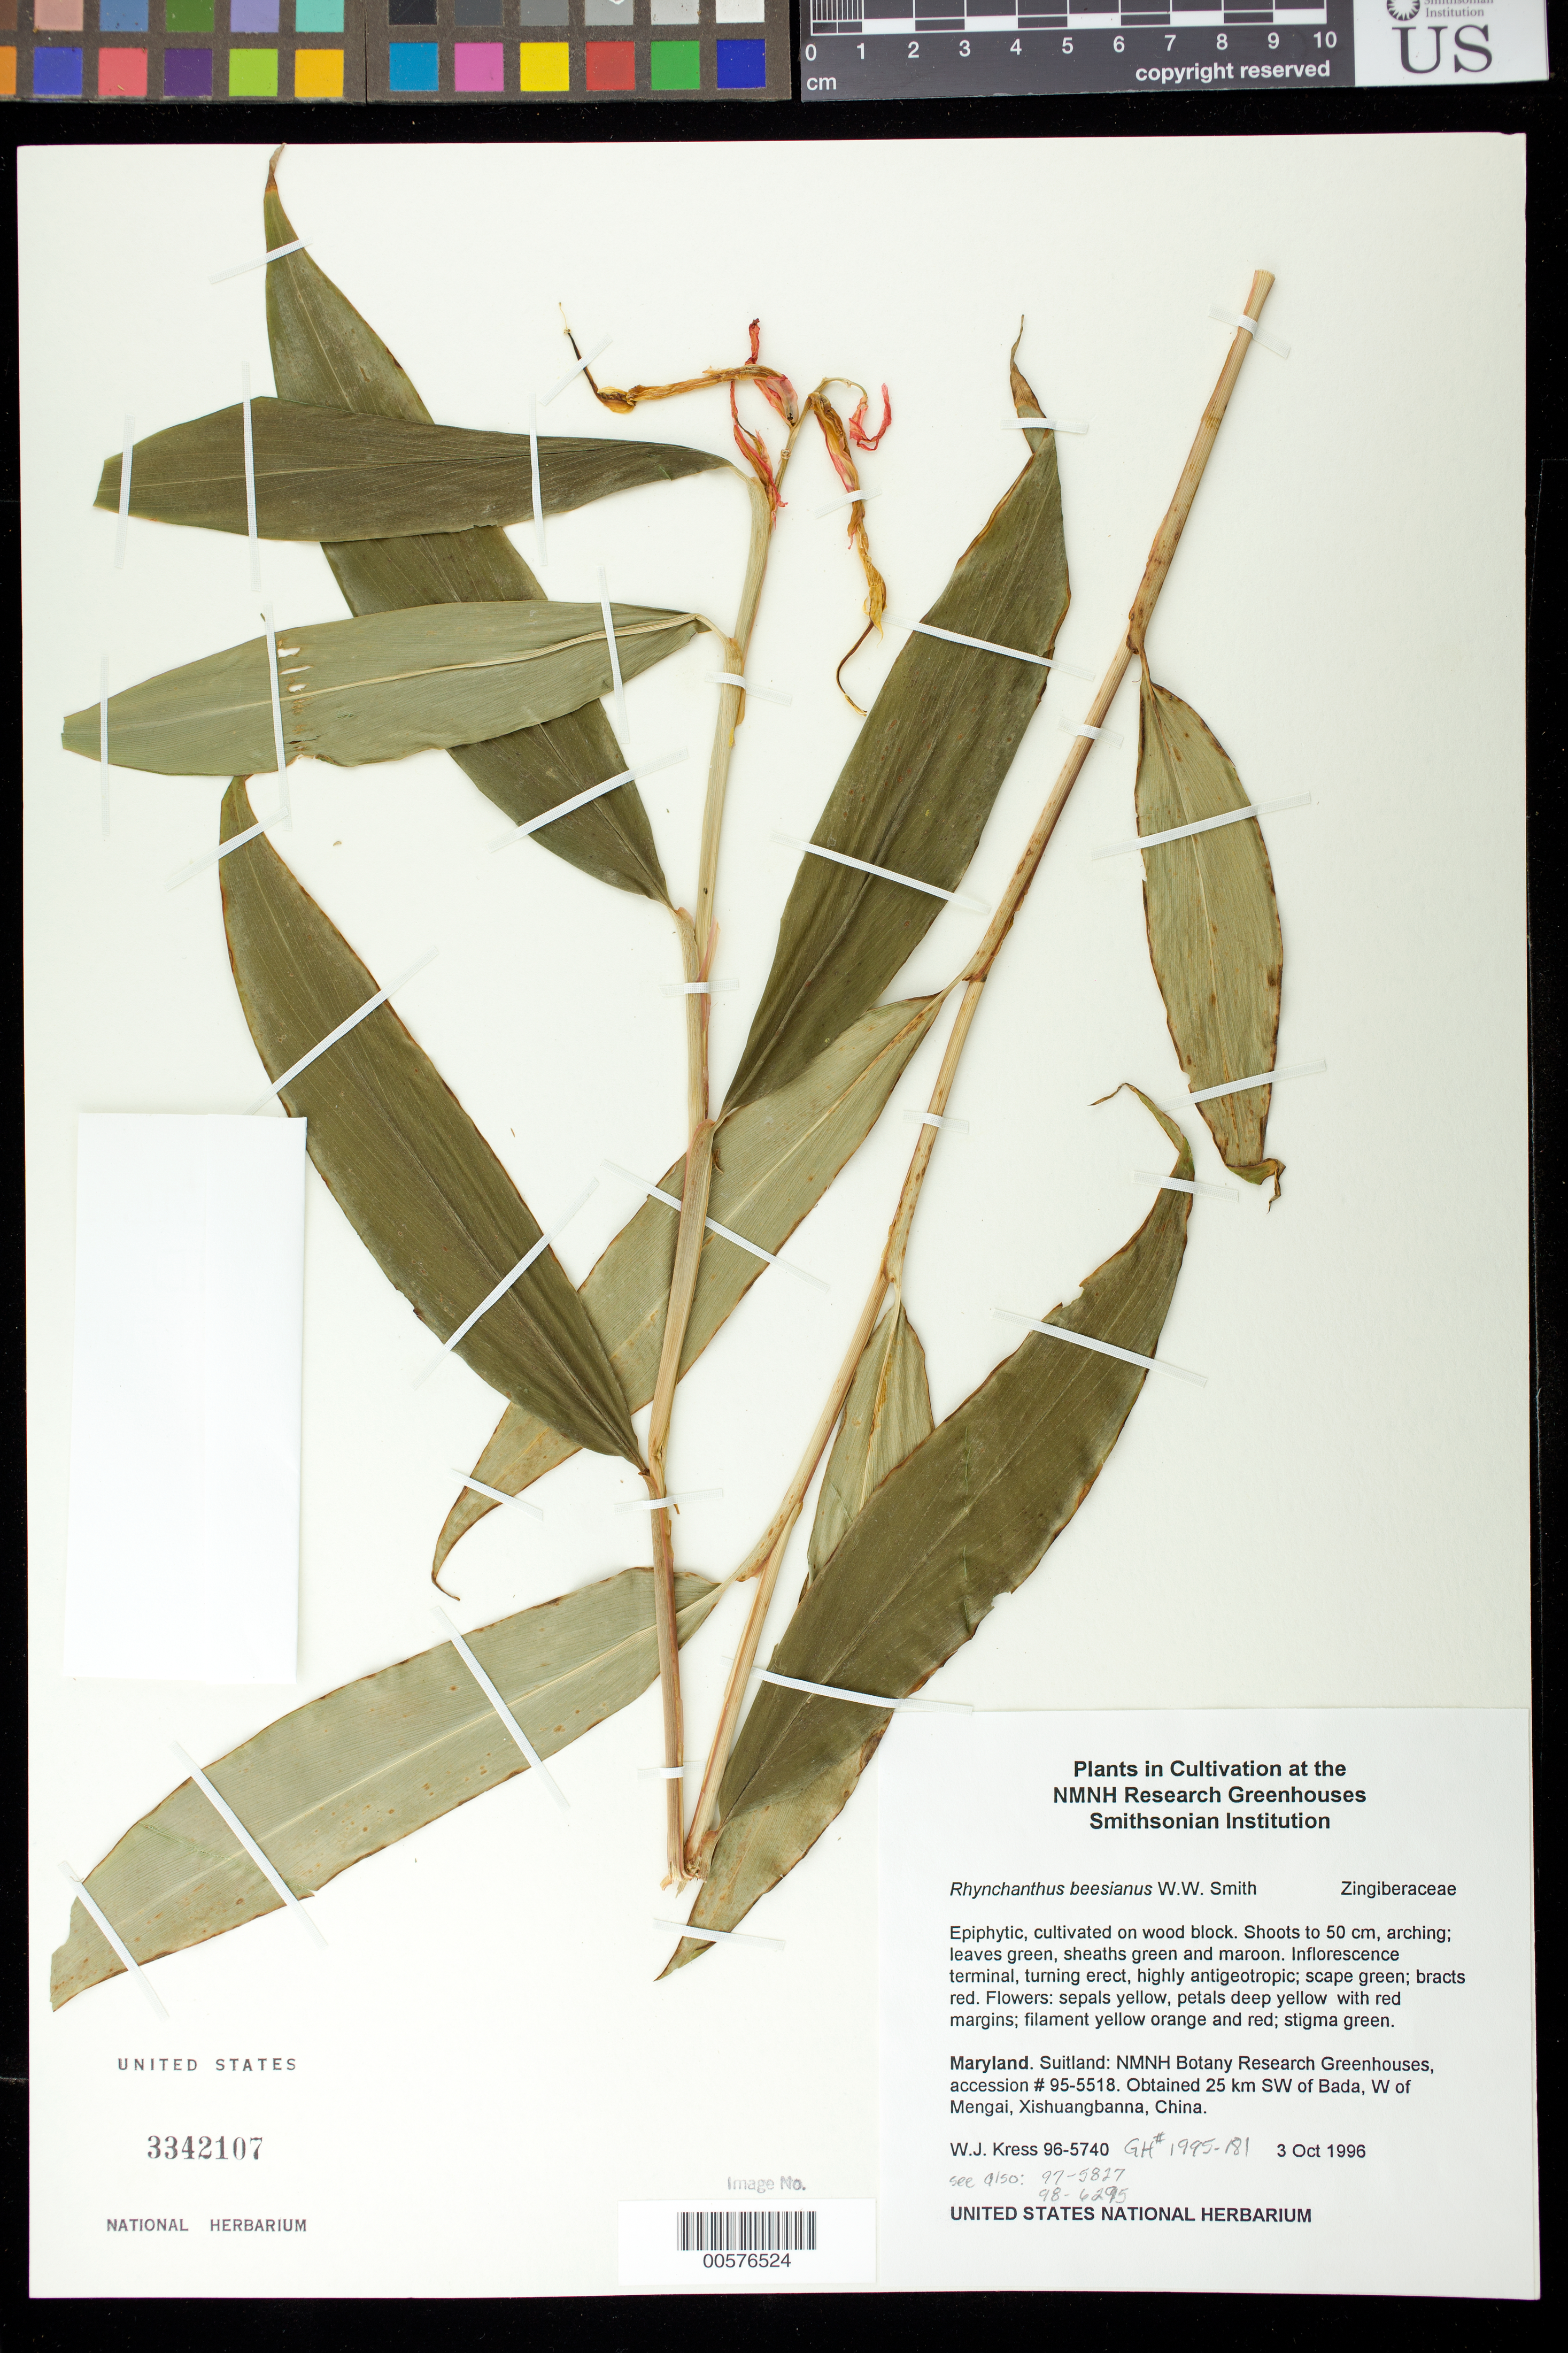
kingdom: Plantae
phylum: Tracheophyta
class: Liliopsida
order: Zingiberales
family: Zingiberaceae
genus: Rhynchanthus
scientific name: Rhynchanthus beesianus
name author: W.W. Sm.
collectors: W. J. Kress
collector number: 96-5740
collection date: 1996-10-03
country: United States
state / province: Maryland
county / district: Prince George's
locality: NMNH Botany Research Greenhouses. Suitland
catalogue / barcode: US 3342107